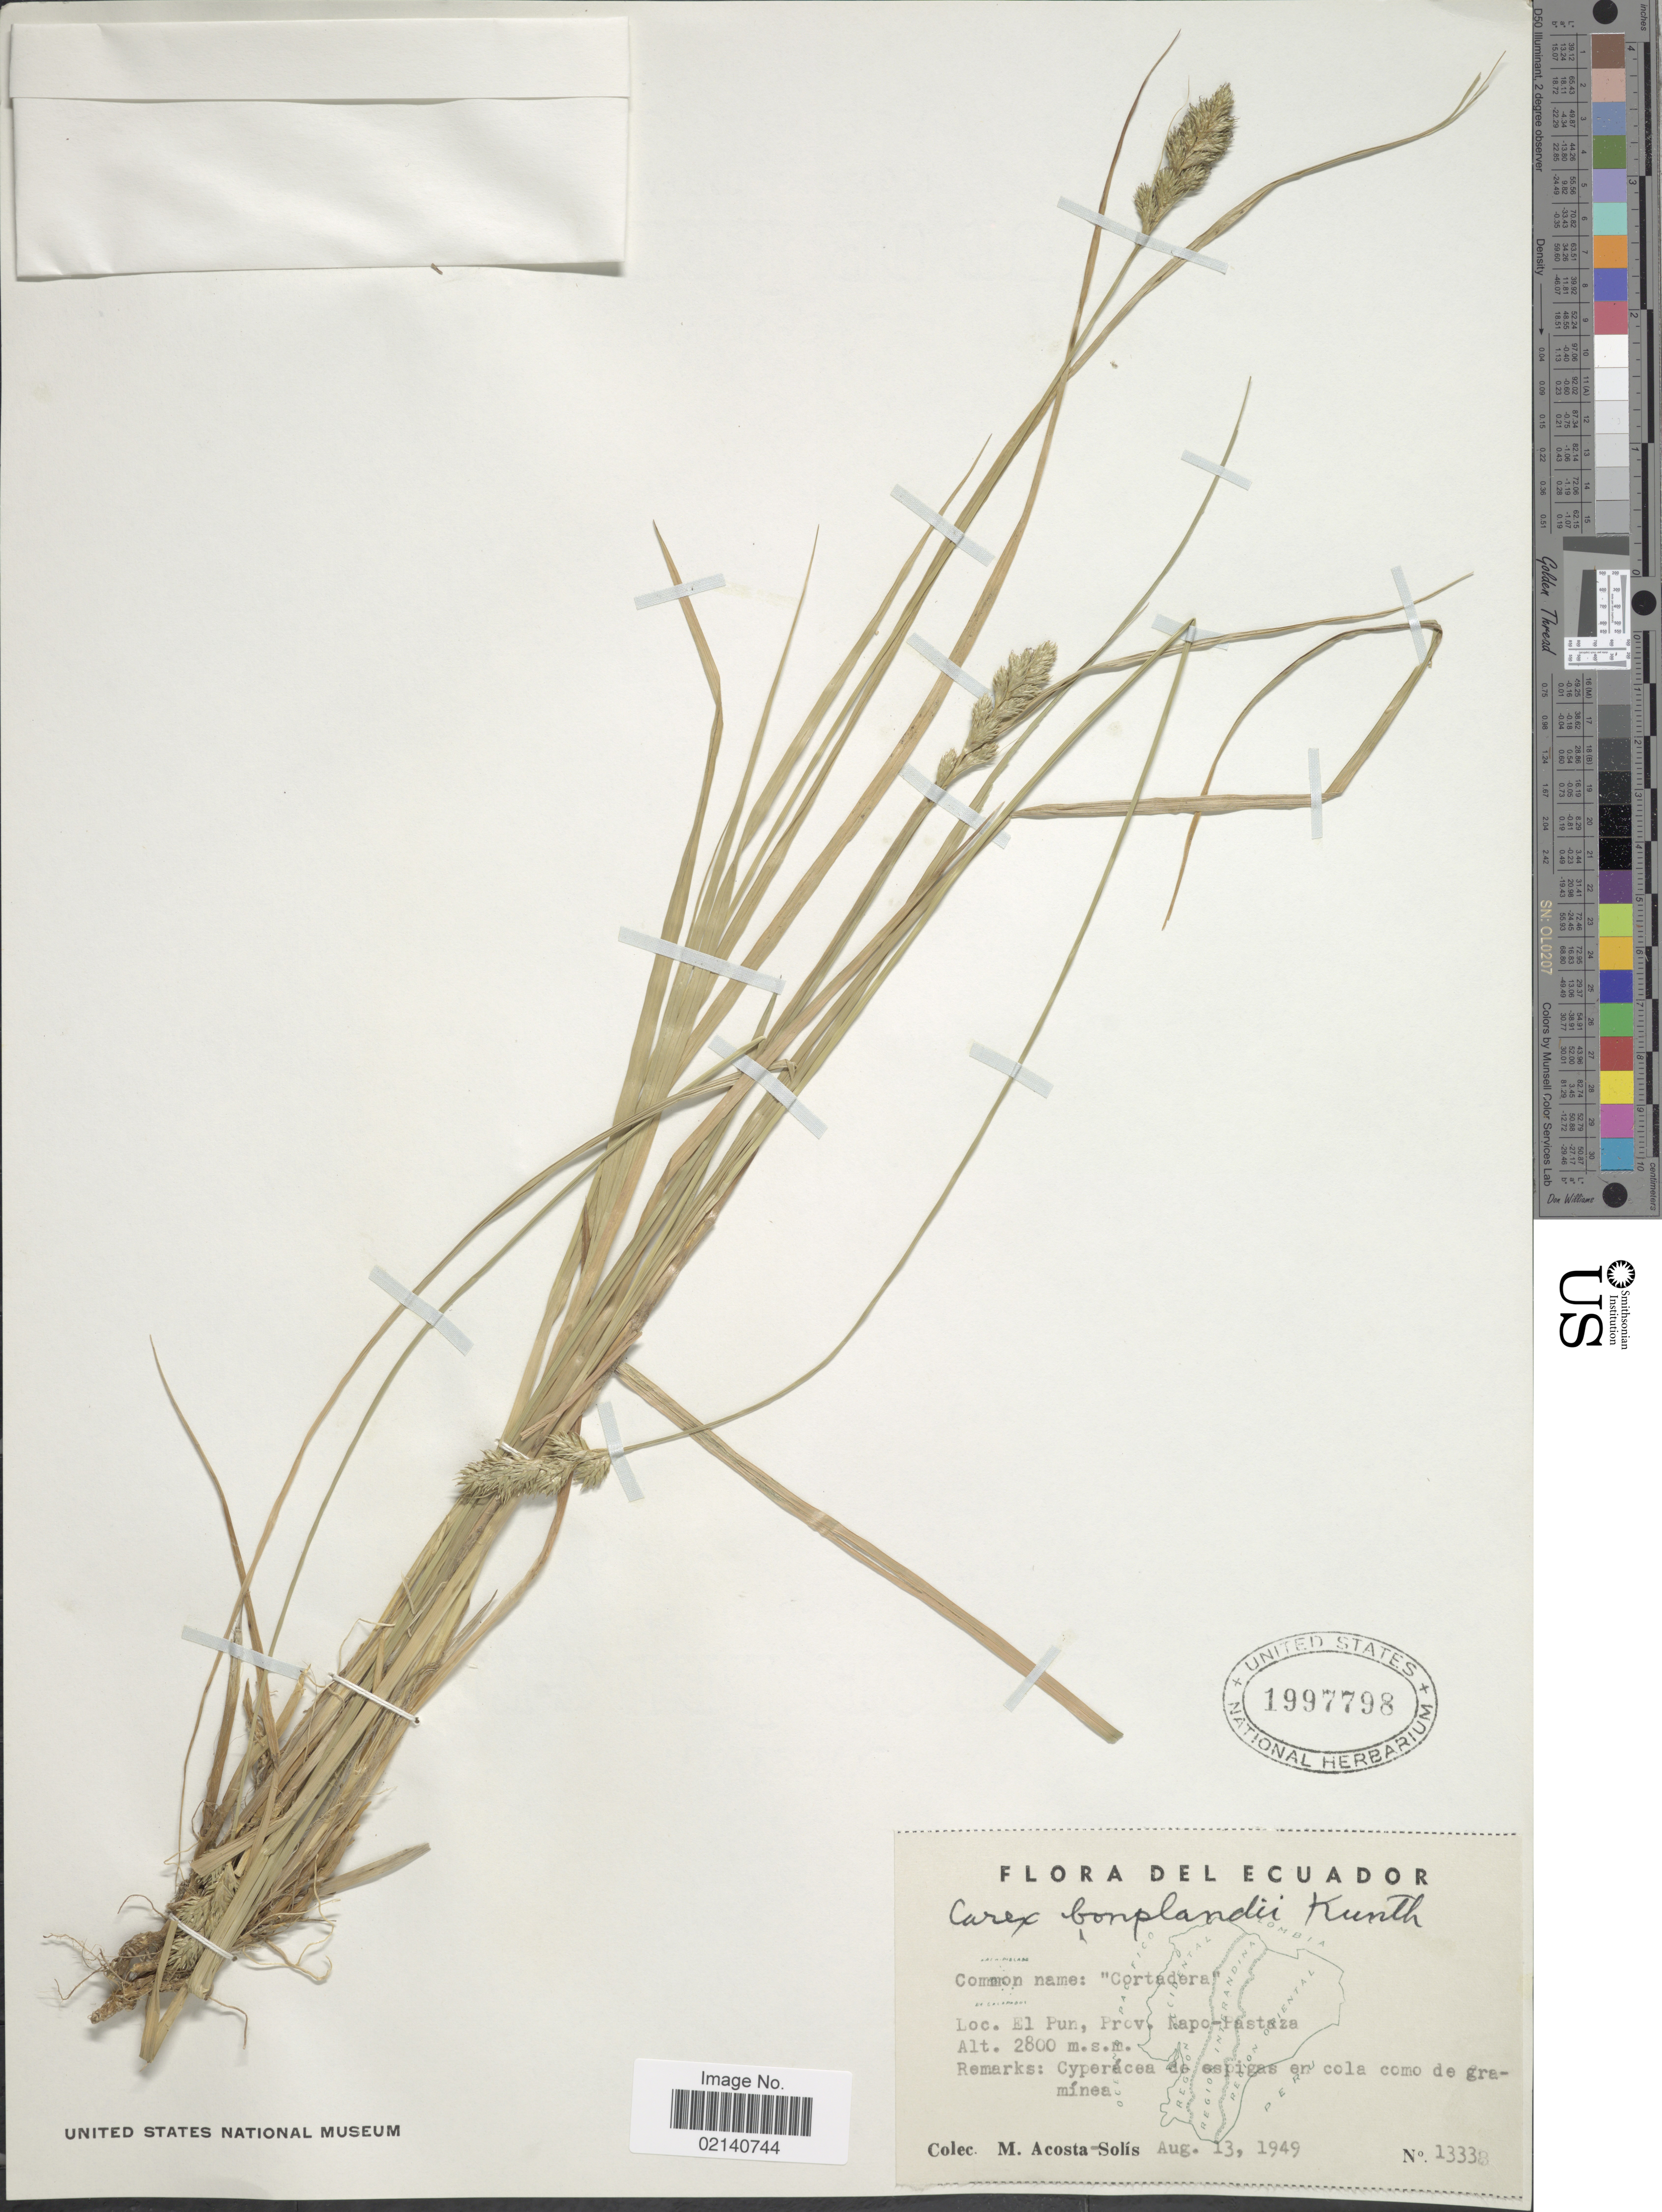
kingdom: Plantae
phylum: Tracheophyta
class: Liliopsida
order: Poales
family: Cyperaceae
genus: Carex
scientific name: Carex bonplandii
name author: Kunth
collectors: M. Acosta Solis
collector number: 13338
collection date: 1949-08-13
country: Ecuador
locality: El Pun, Prov. Napo-Pastaza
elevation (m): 2800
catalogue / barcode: US 1997798